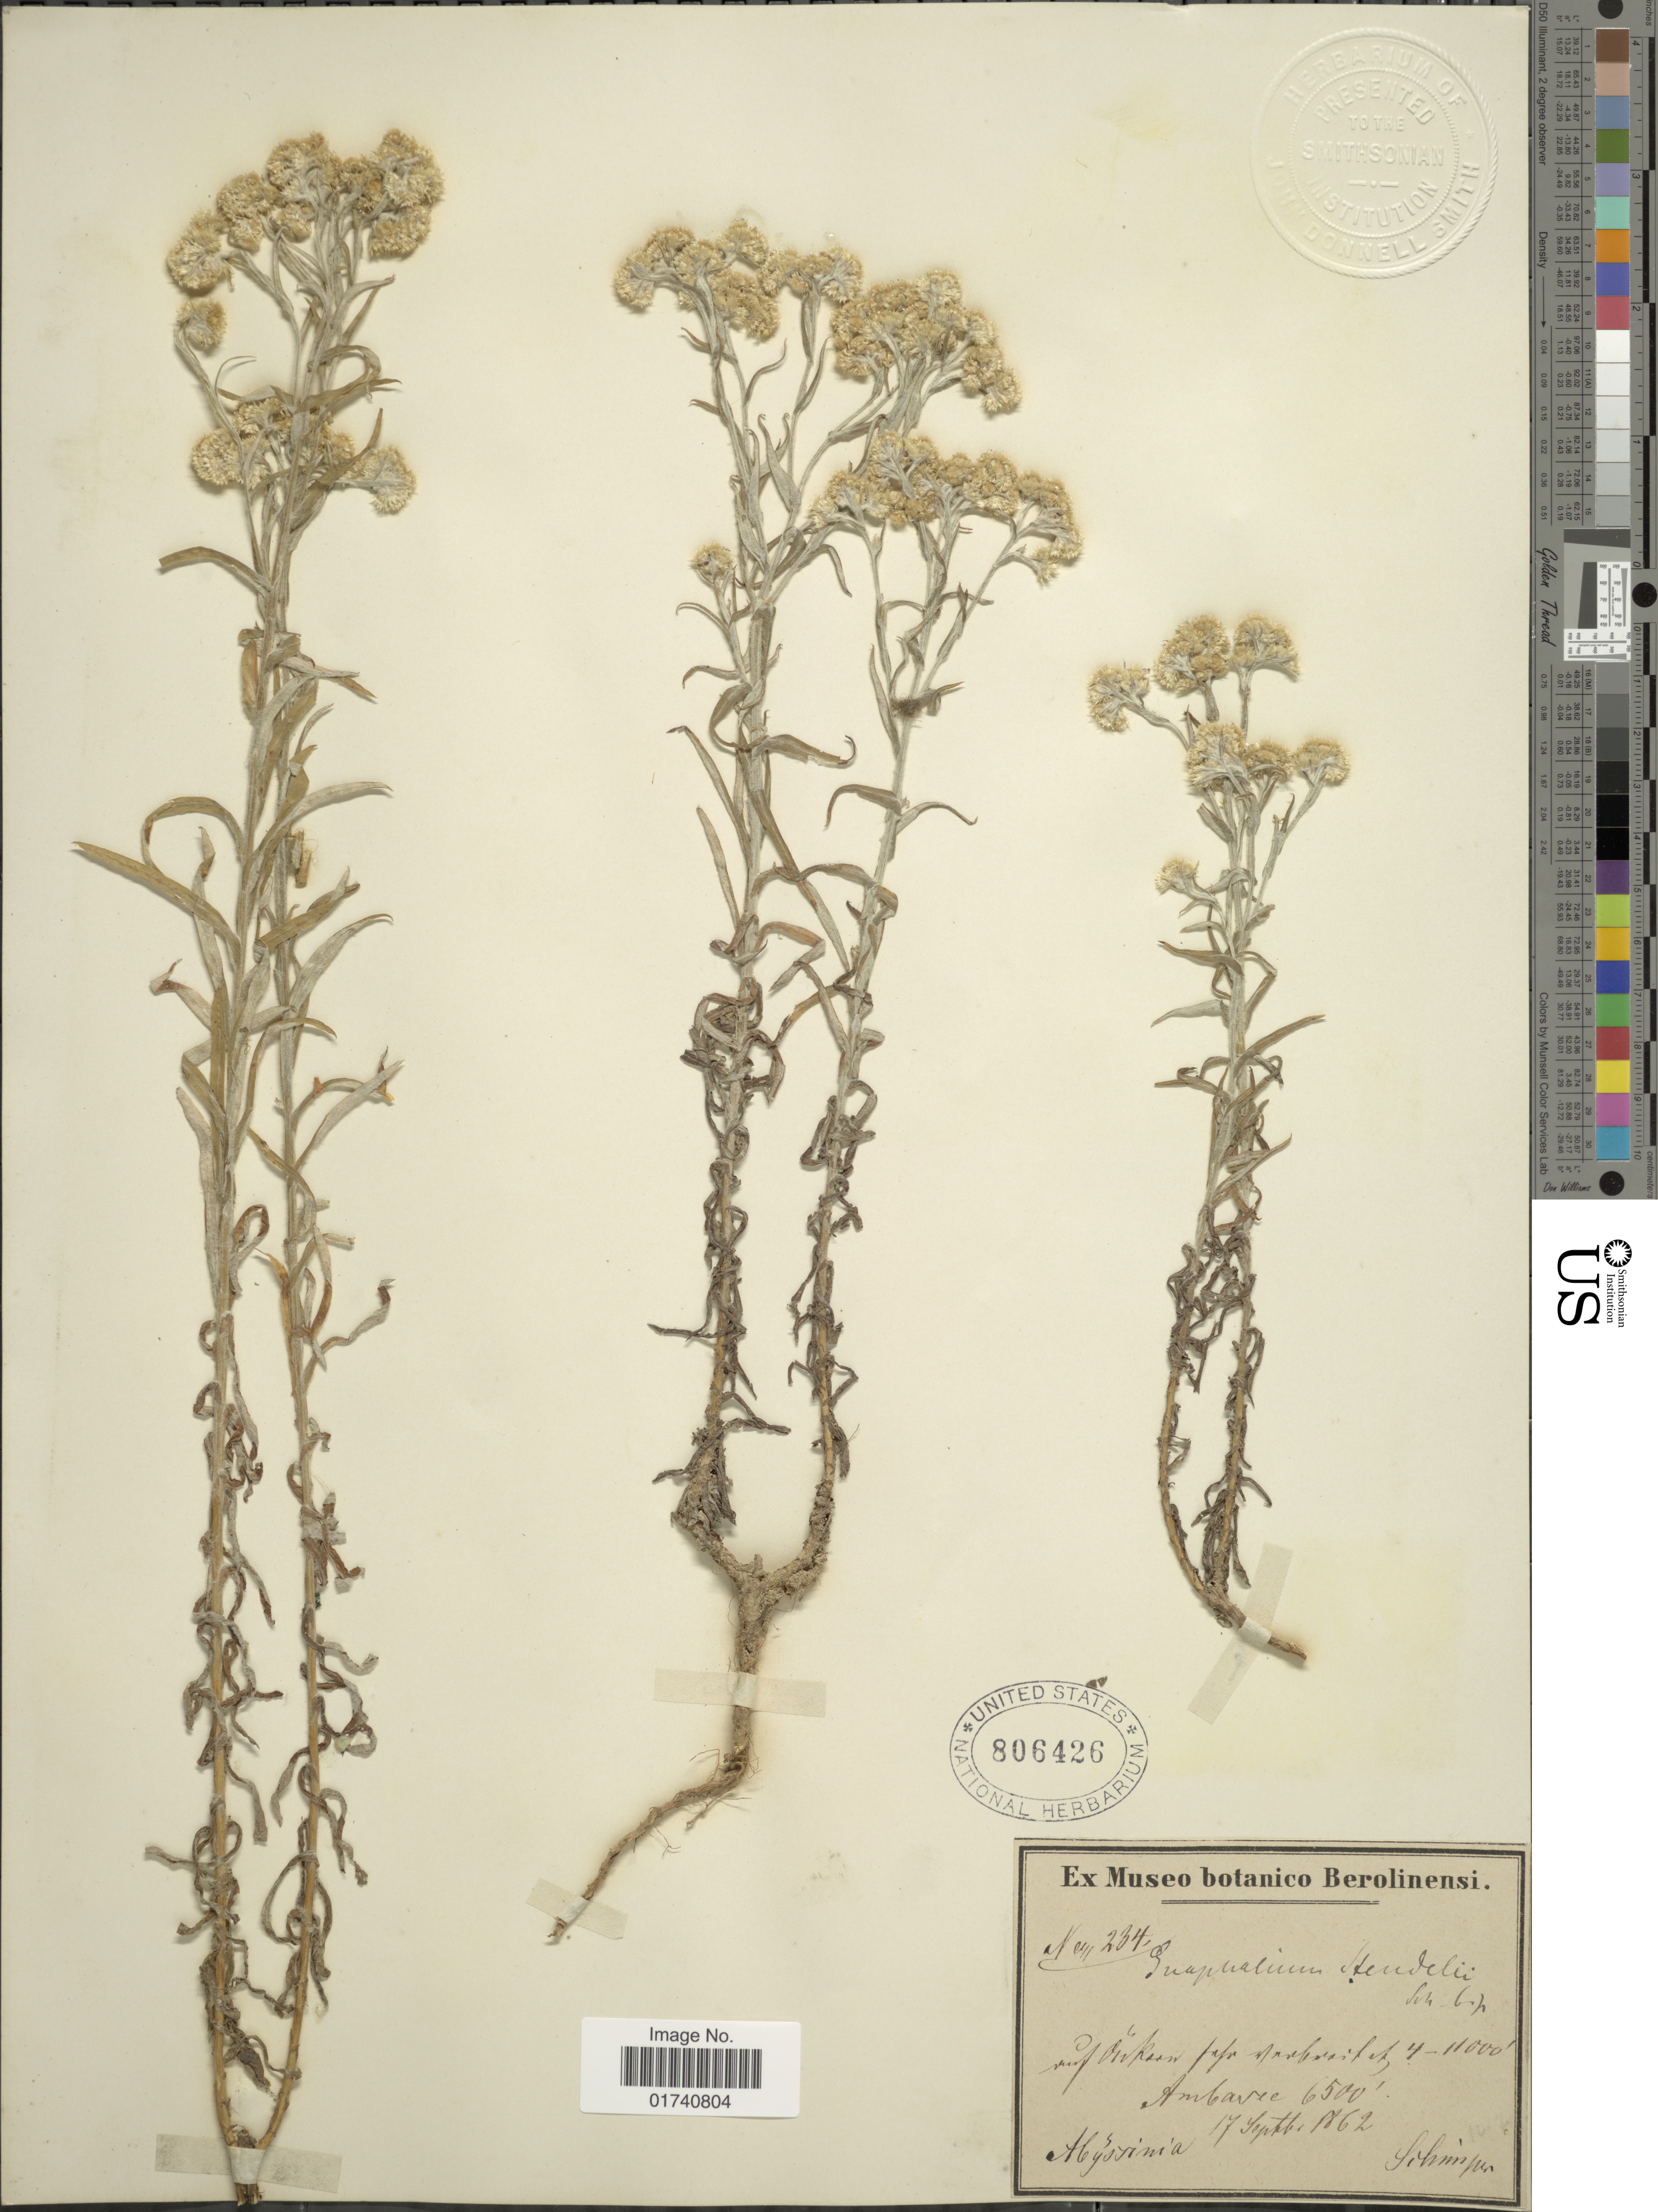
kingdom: Plantae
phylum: Tracheophyta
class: Magnoliopsida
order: Asterales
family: Asteraceae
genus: Pseudognaphalium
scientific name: Pseudognaphalium undulatum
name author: (L.) Hilliard & B.L. Burtt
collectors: -. Schimper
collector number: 234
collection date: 1862-09-17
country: Eritrea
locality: Ambavec. Abysinia.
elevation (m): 1981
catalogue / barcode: US 806426